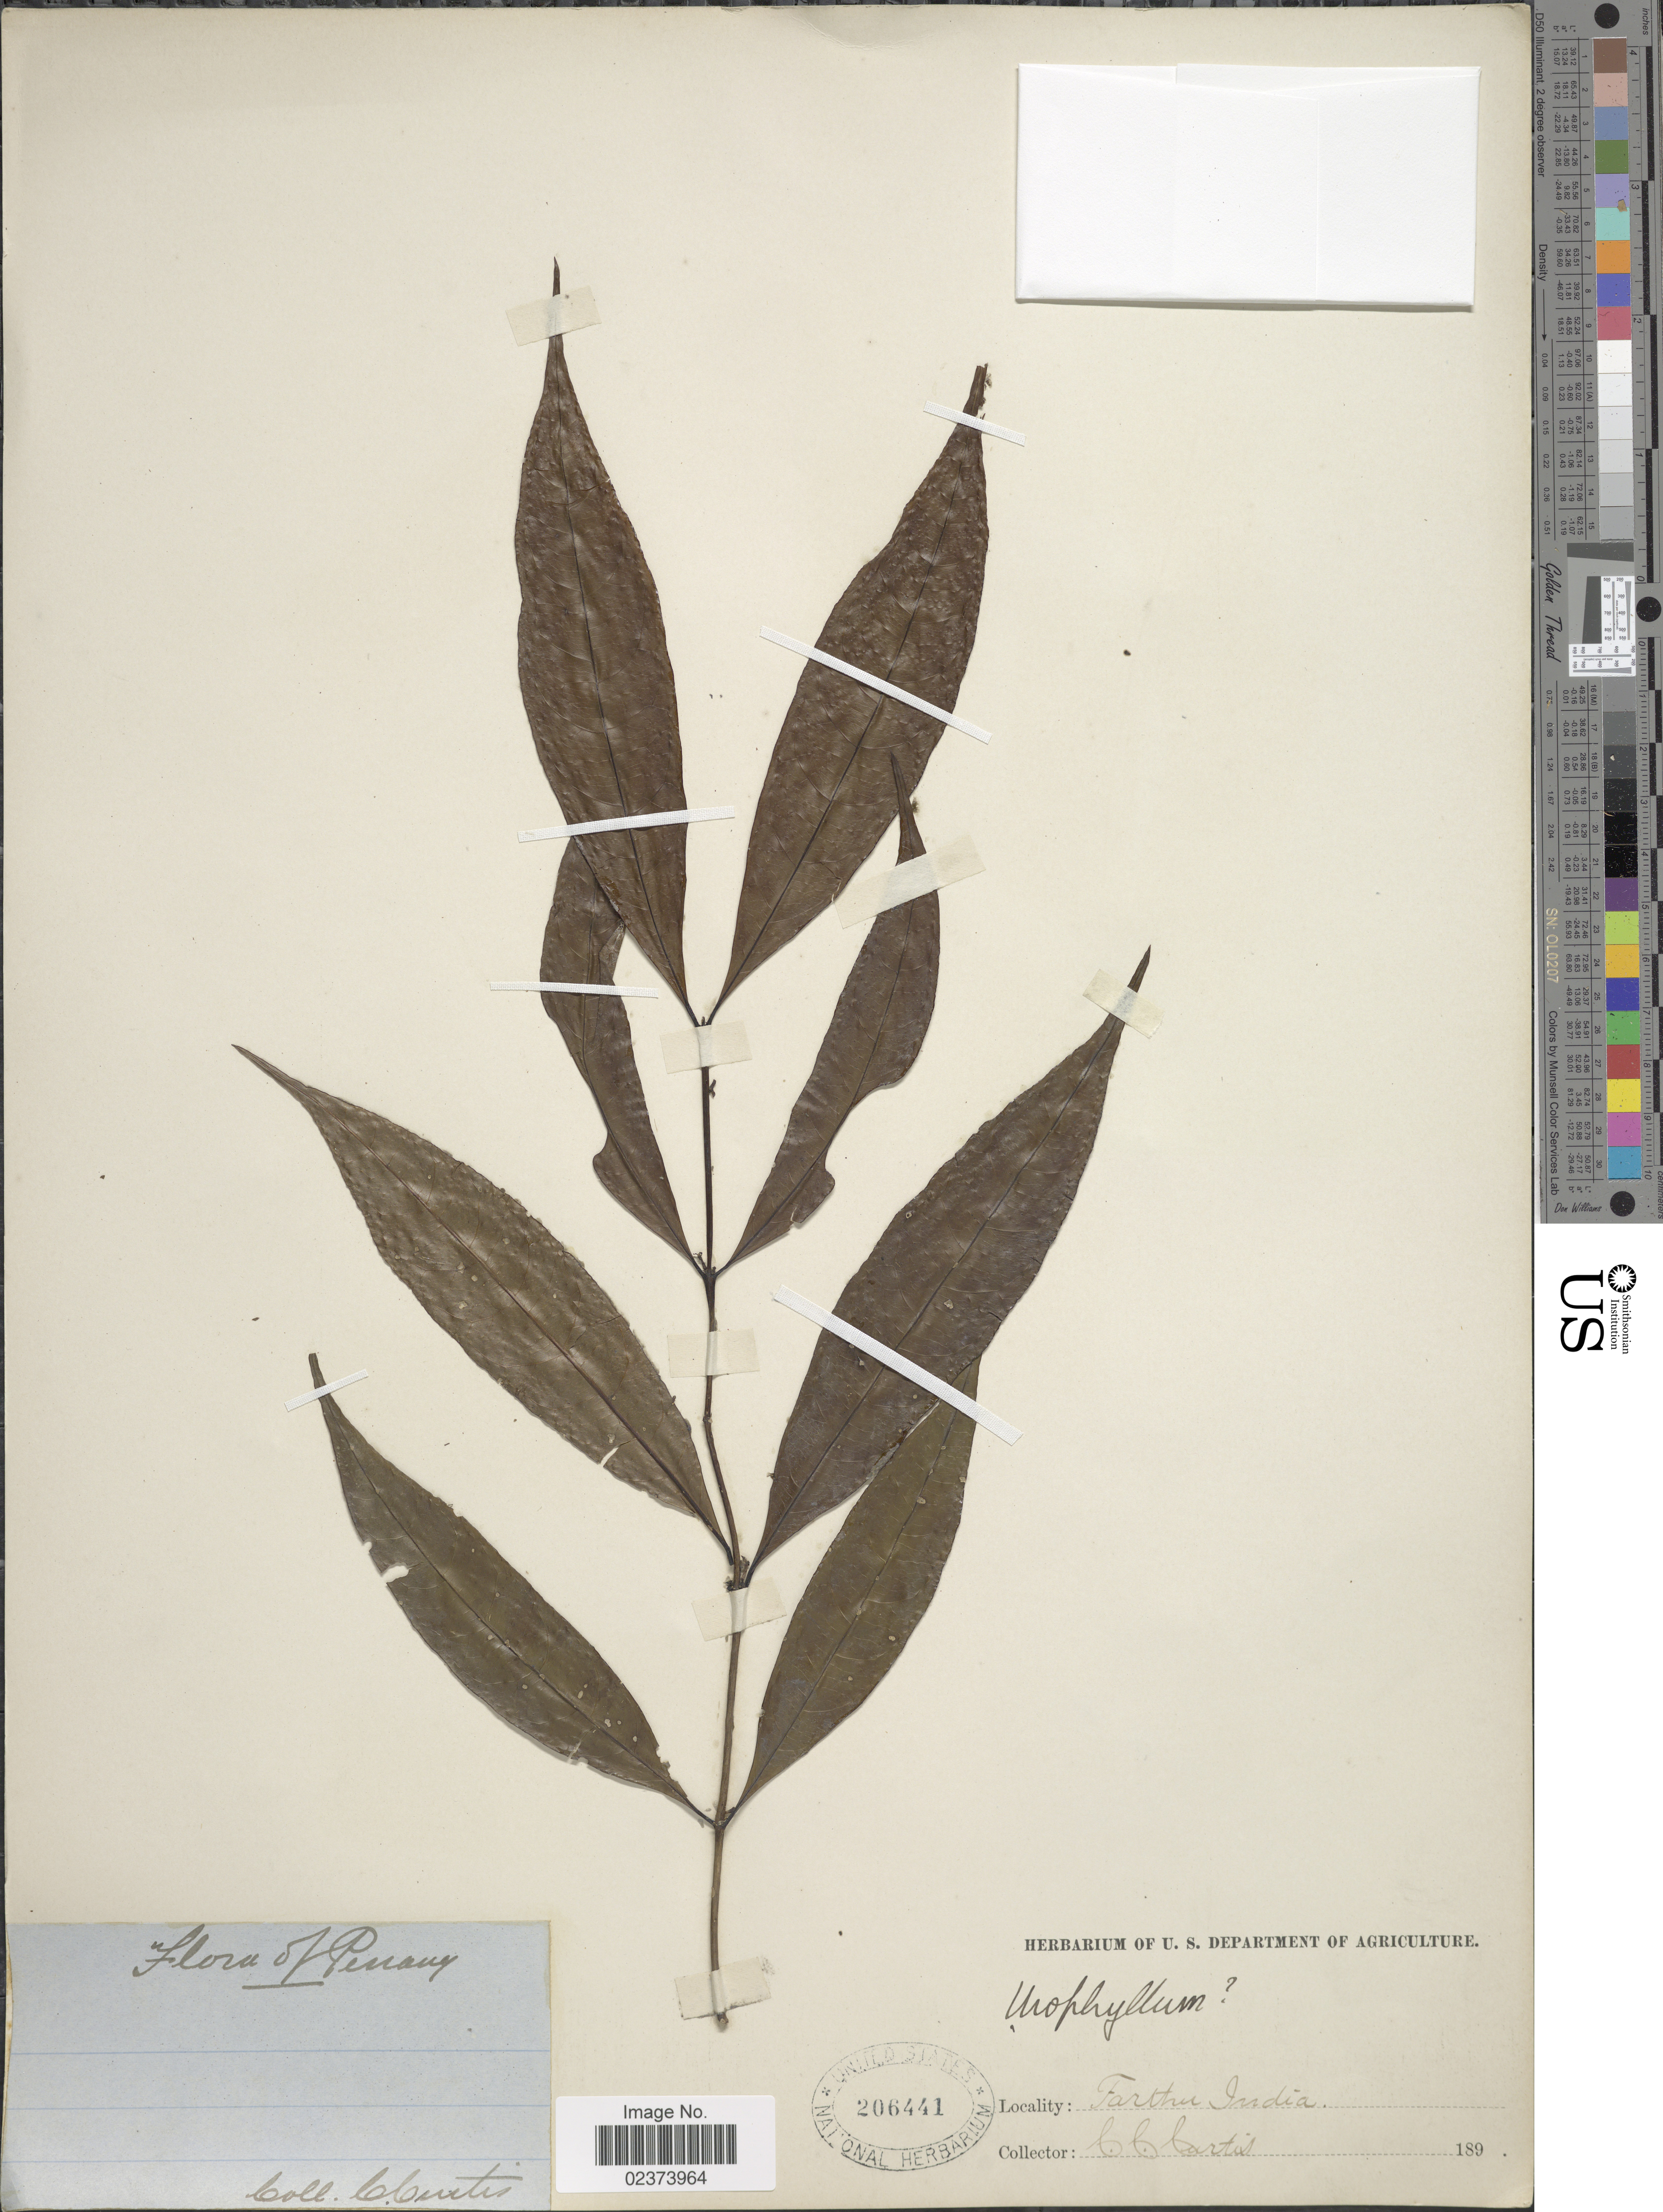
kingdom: Plantae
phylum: Tracheophyta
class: Magnoliopsida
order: Gentianales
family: Rubiaceae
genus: Urophyllum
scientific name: Urophyllum sp.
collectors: C. Curtis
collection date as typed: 189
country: Malaysia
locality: Farther India, Penang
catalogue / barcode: US 206441